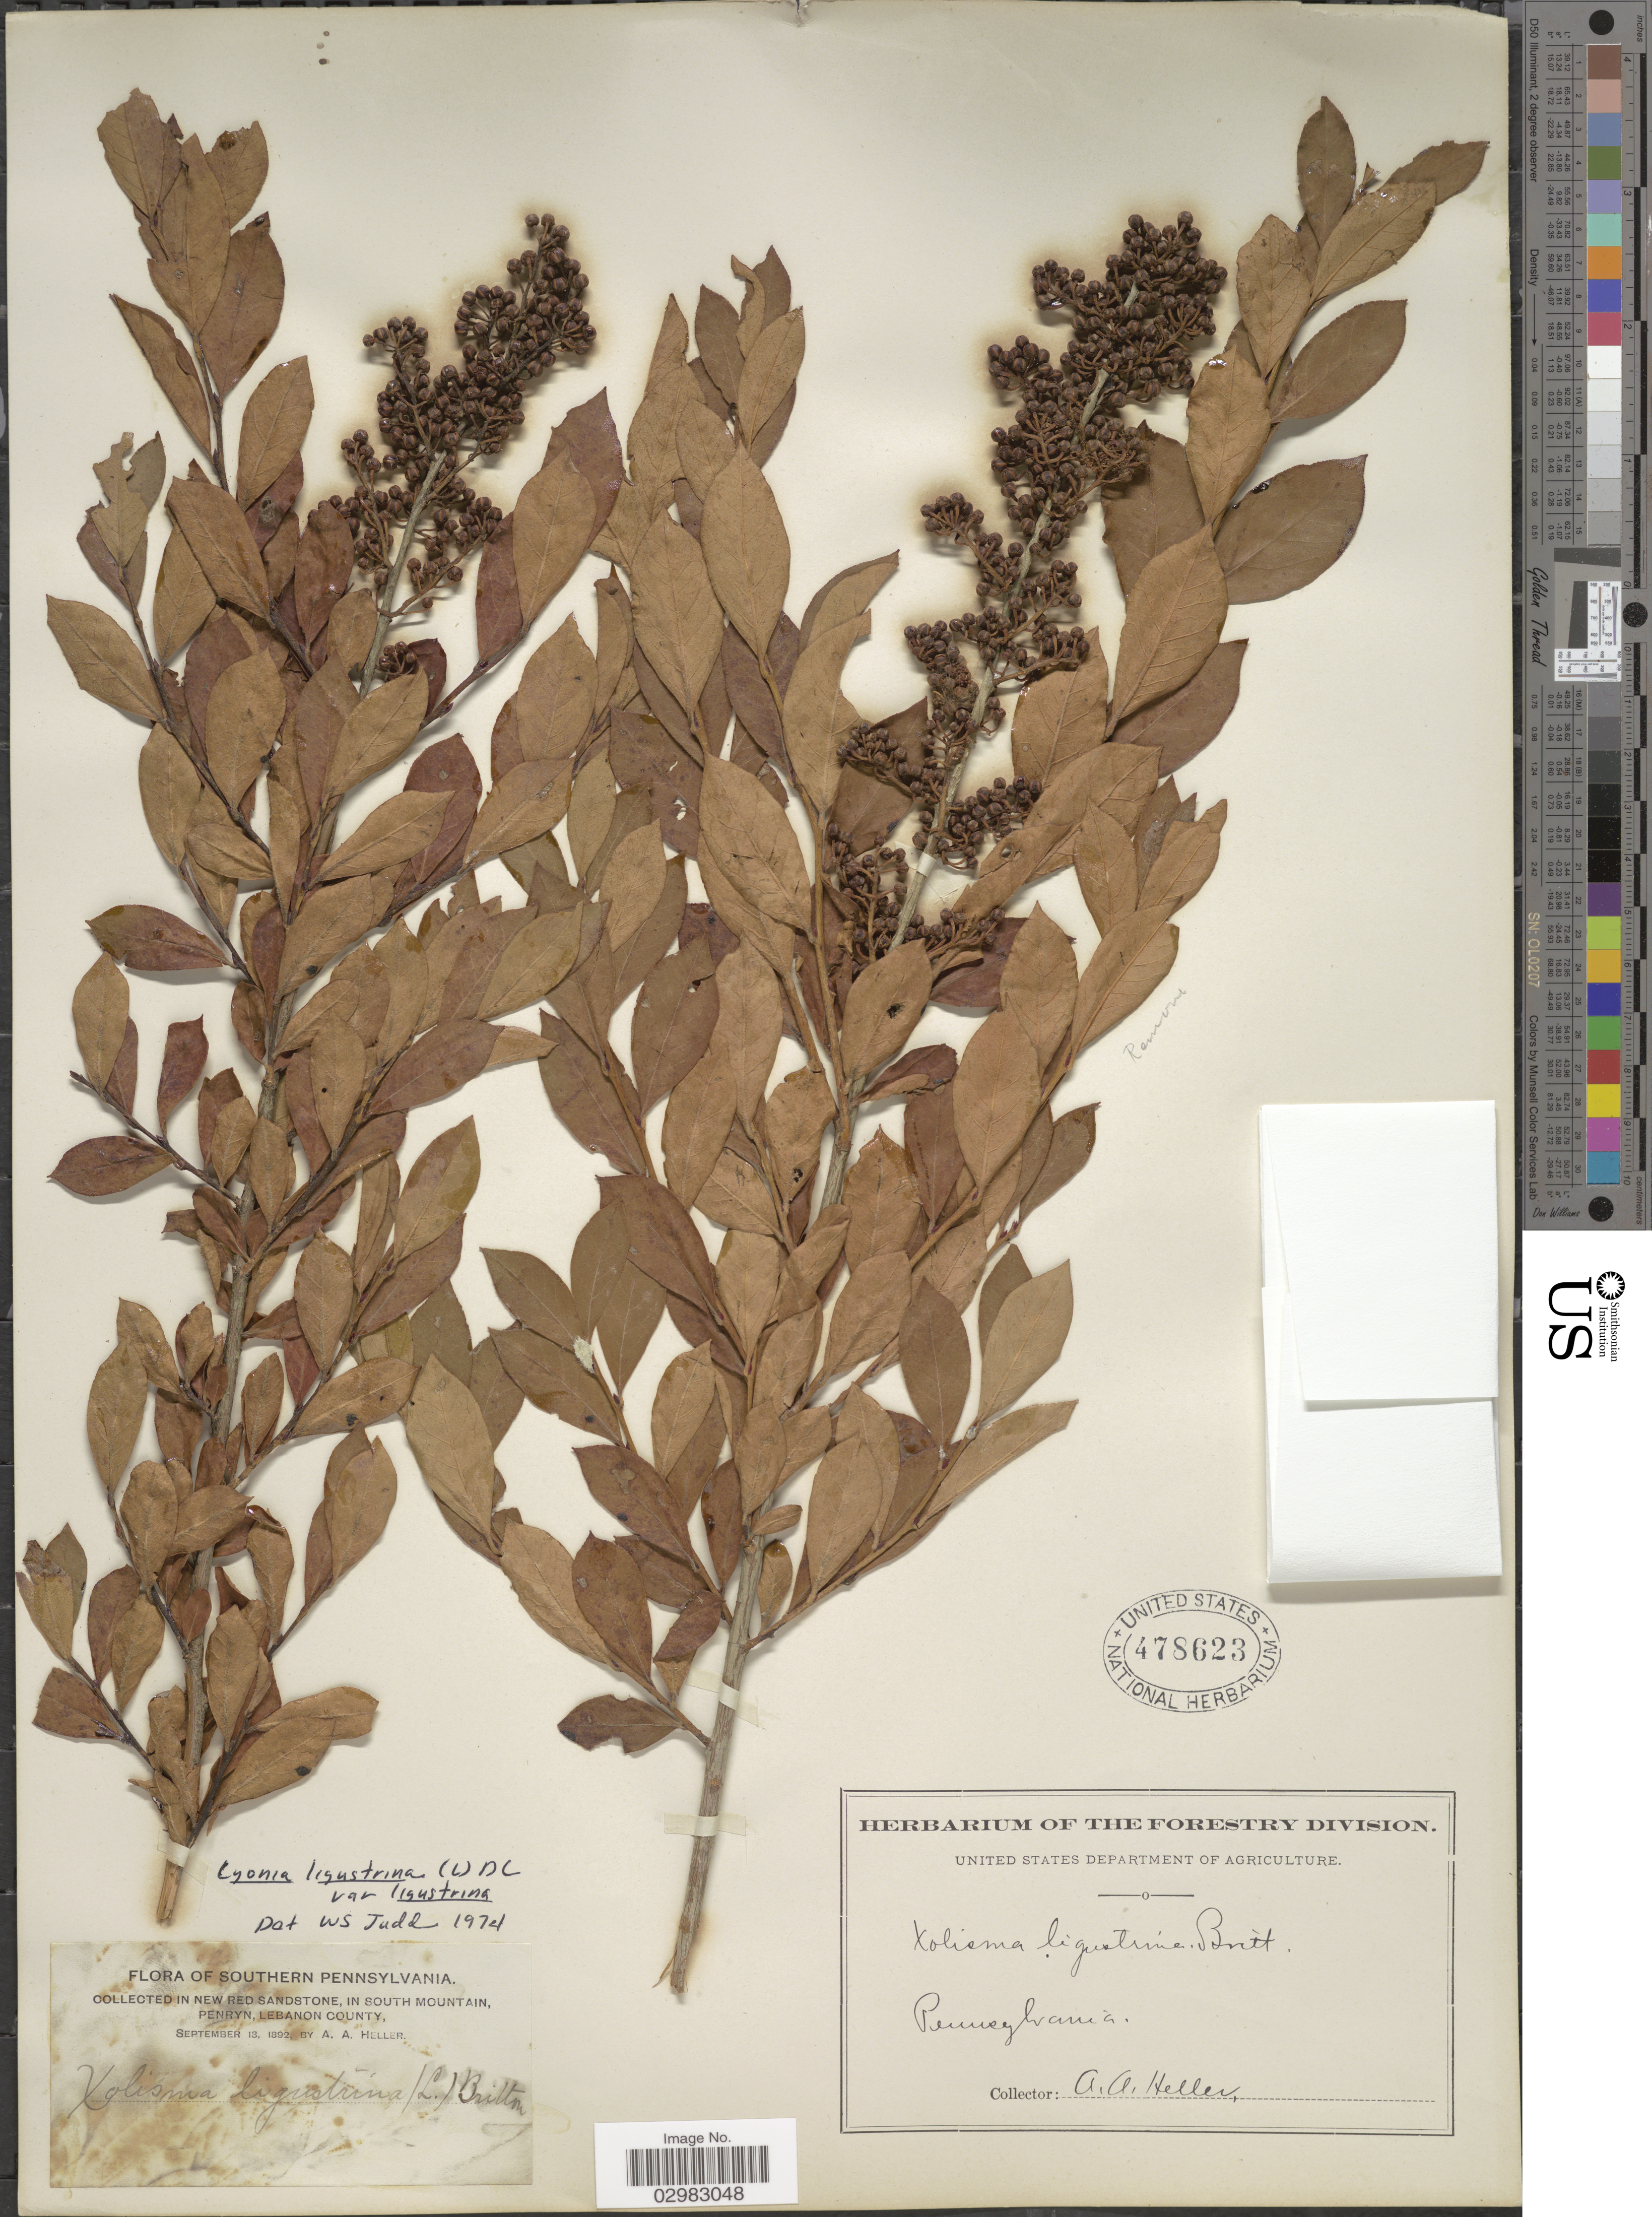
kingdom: Plantae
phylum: Tracheophyta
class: Magnoliopsida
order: Ericales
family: Ericaceae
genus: Lyonia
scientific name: Lyonia ligustrina var. ligustrina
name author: (L.) DC.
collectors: A. A. Heller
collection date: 1892-09-13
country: United States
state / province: Pennsylvania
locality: Southern Pennsylvania. New Red Sandstone, in South Mountain, Penryn, Lebanon County.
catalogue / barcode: US 478623